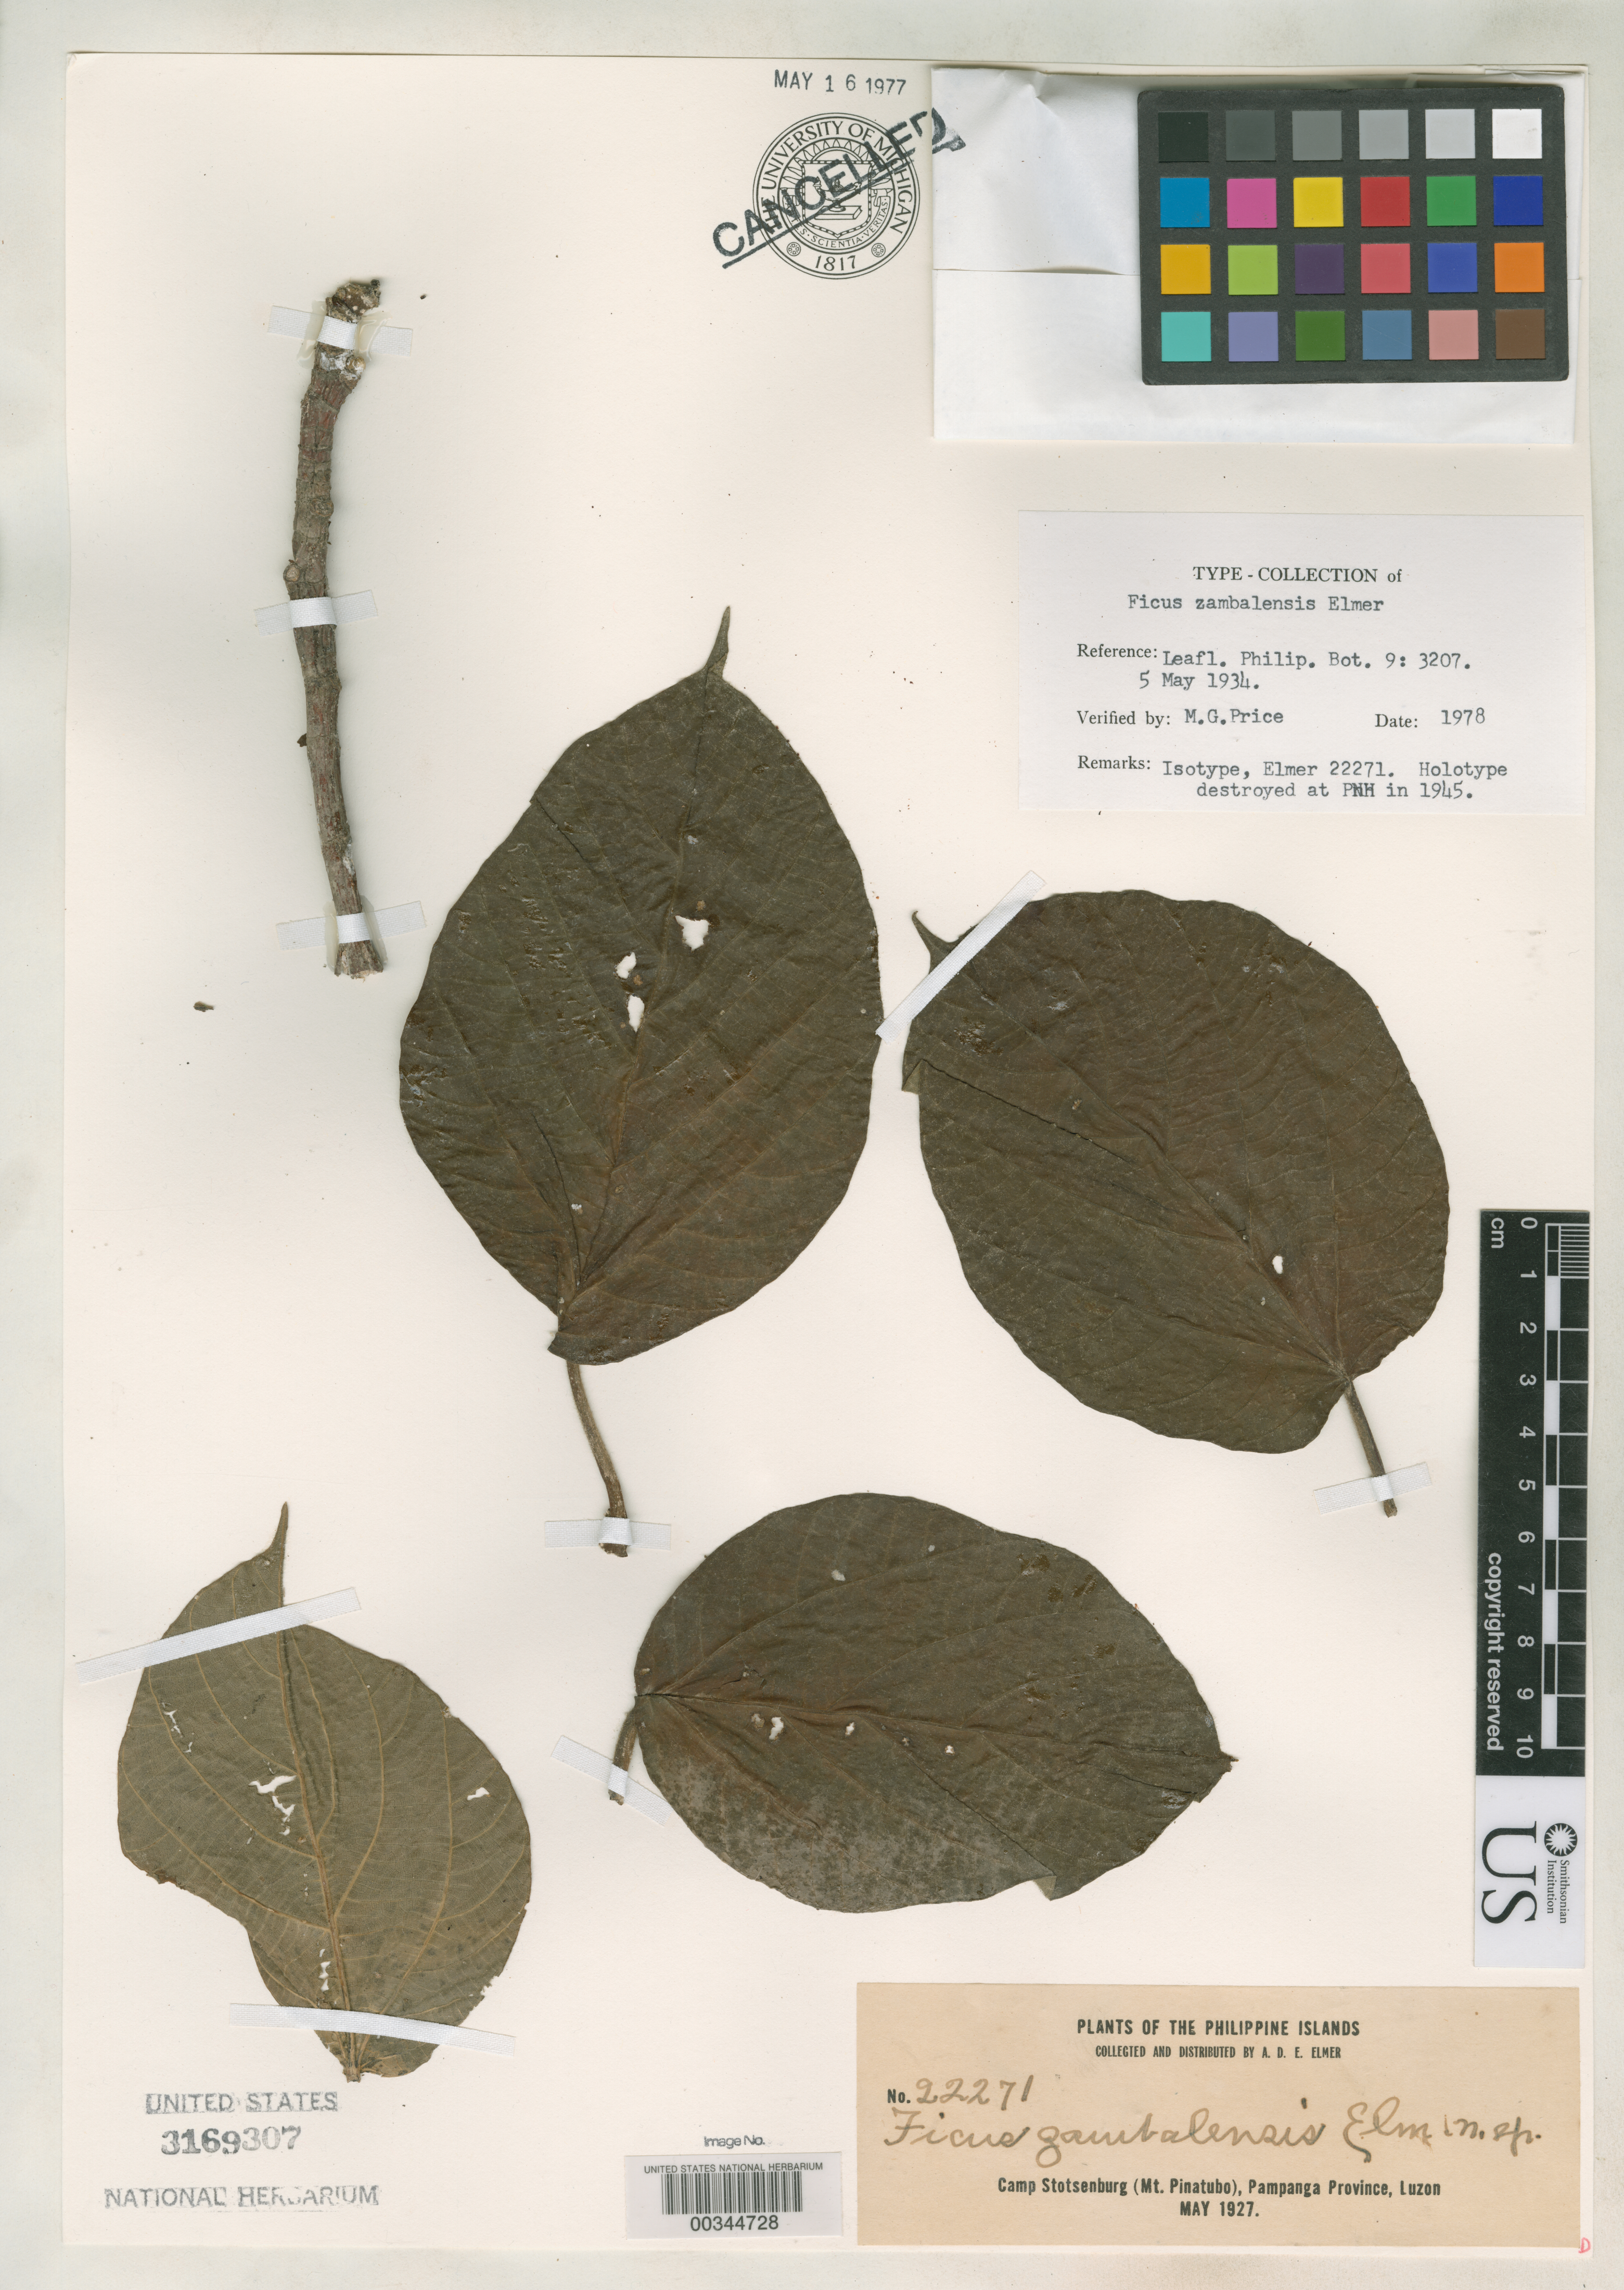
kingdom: Plantae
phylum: Tracheophyta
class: Magnoliopsida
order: Rosales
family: Moraceae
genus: Ficus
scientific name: Ficus zambalensis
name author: Elmer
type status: Isotype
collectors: A. D. E. Elmer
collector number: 22271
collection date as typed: May 1927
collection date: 1927-05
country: Philippines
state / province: Central Luzon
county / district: Pampanga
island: Luzon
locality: Mt. Pinatubo, Camp Stotsenburg.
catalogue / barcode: US 3169307